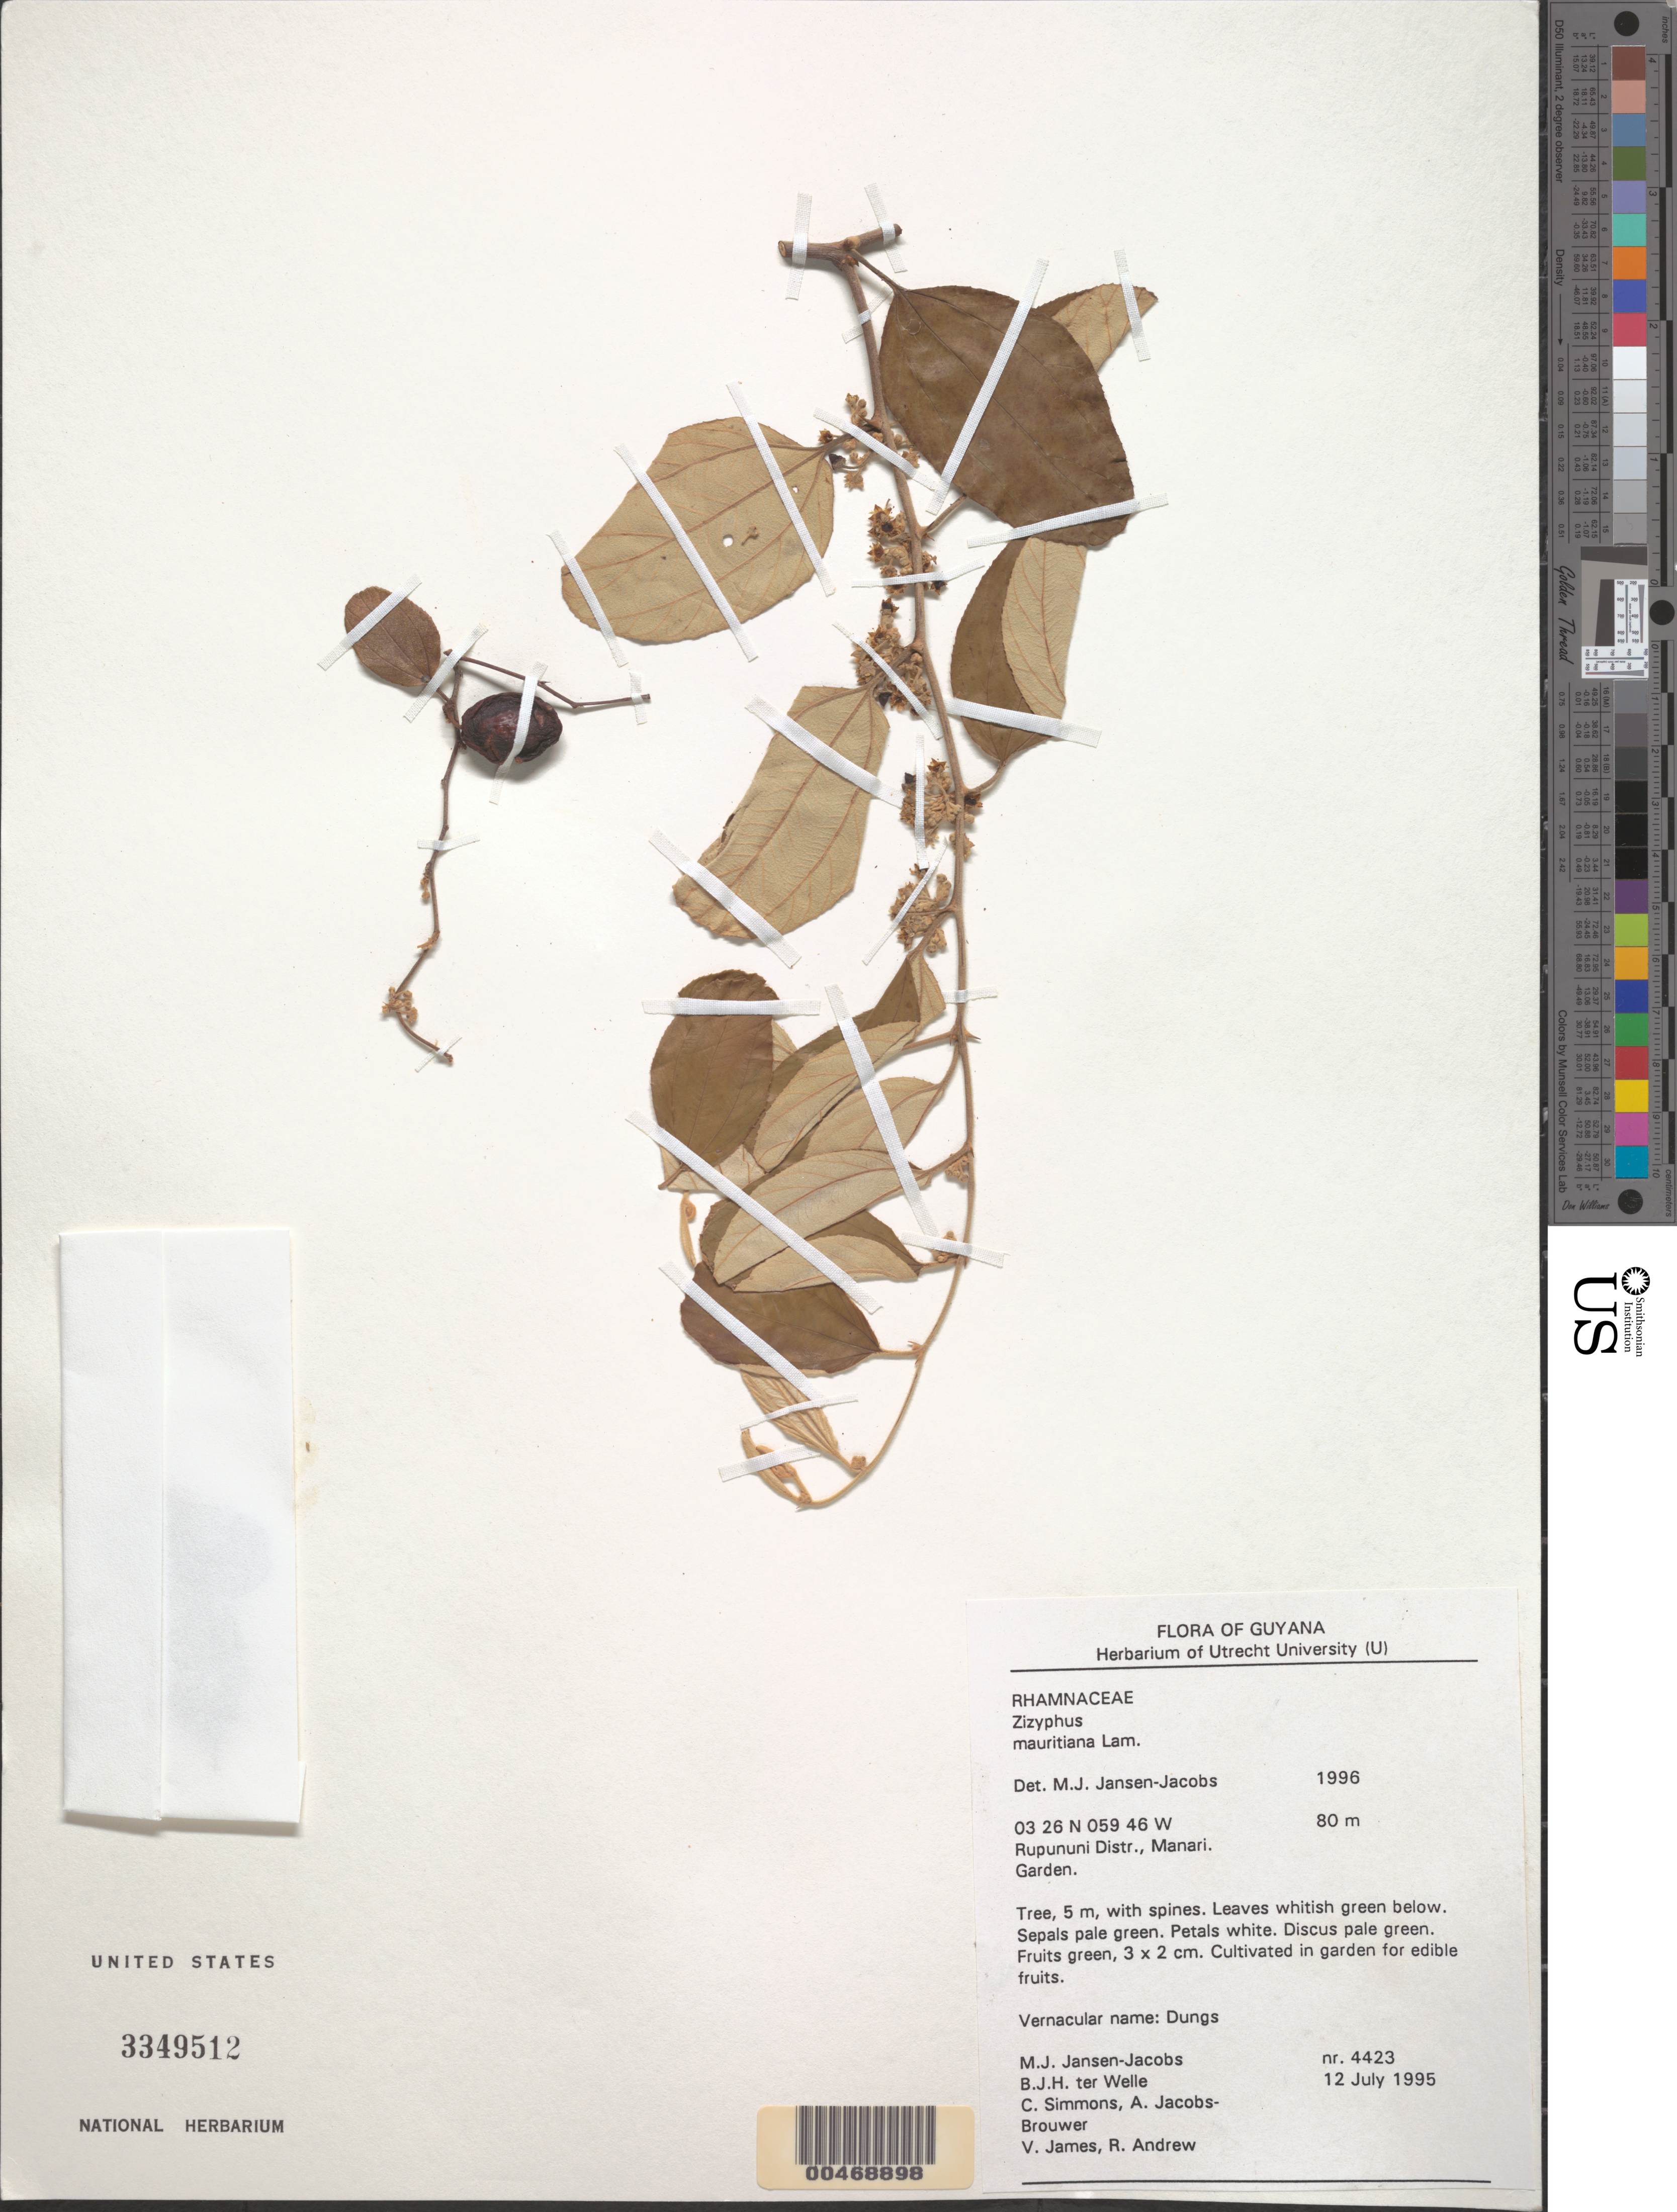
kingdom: Plantae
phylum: Tracheophyta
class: Magnoliopsida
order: Rosales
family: Rhamnaceae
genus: Ziziphus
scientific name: Ziziphus mauritiana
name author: Lam.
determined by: Jansen-Jacobs, M. J., (U), Nationaal Herbarium Nederland, Utrecht University branch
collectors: M. J. Jansen-Jacobs, B. Welle, C. Simmons, A. Jacobs-Brouwer, V. James & R. Andrew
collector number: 4423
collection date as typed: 12-Jul-95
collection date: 1995-07-12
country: Guyana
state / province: U. Takutu-U. Essequibo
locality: Manari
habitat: Garden; cultivated for edible fruits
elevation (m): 80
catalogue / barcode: US 3349512